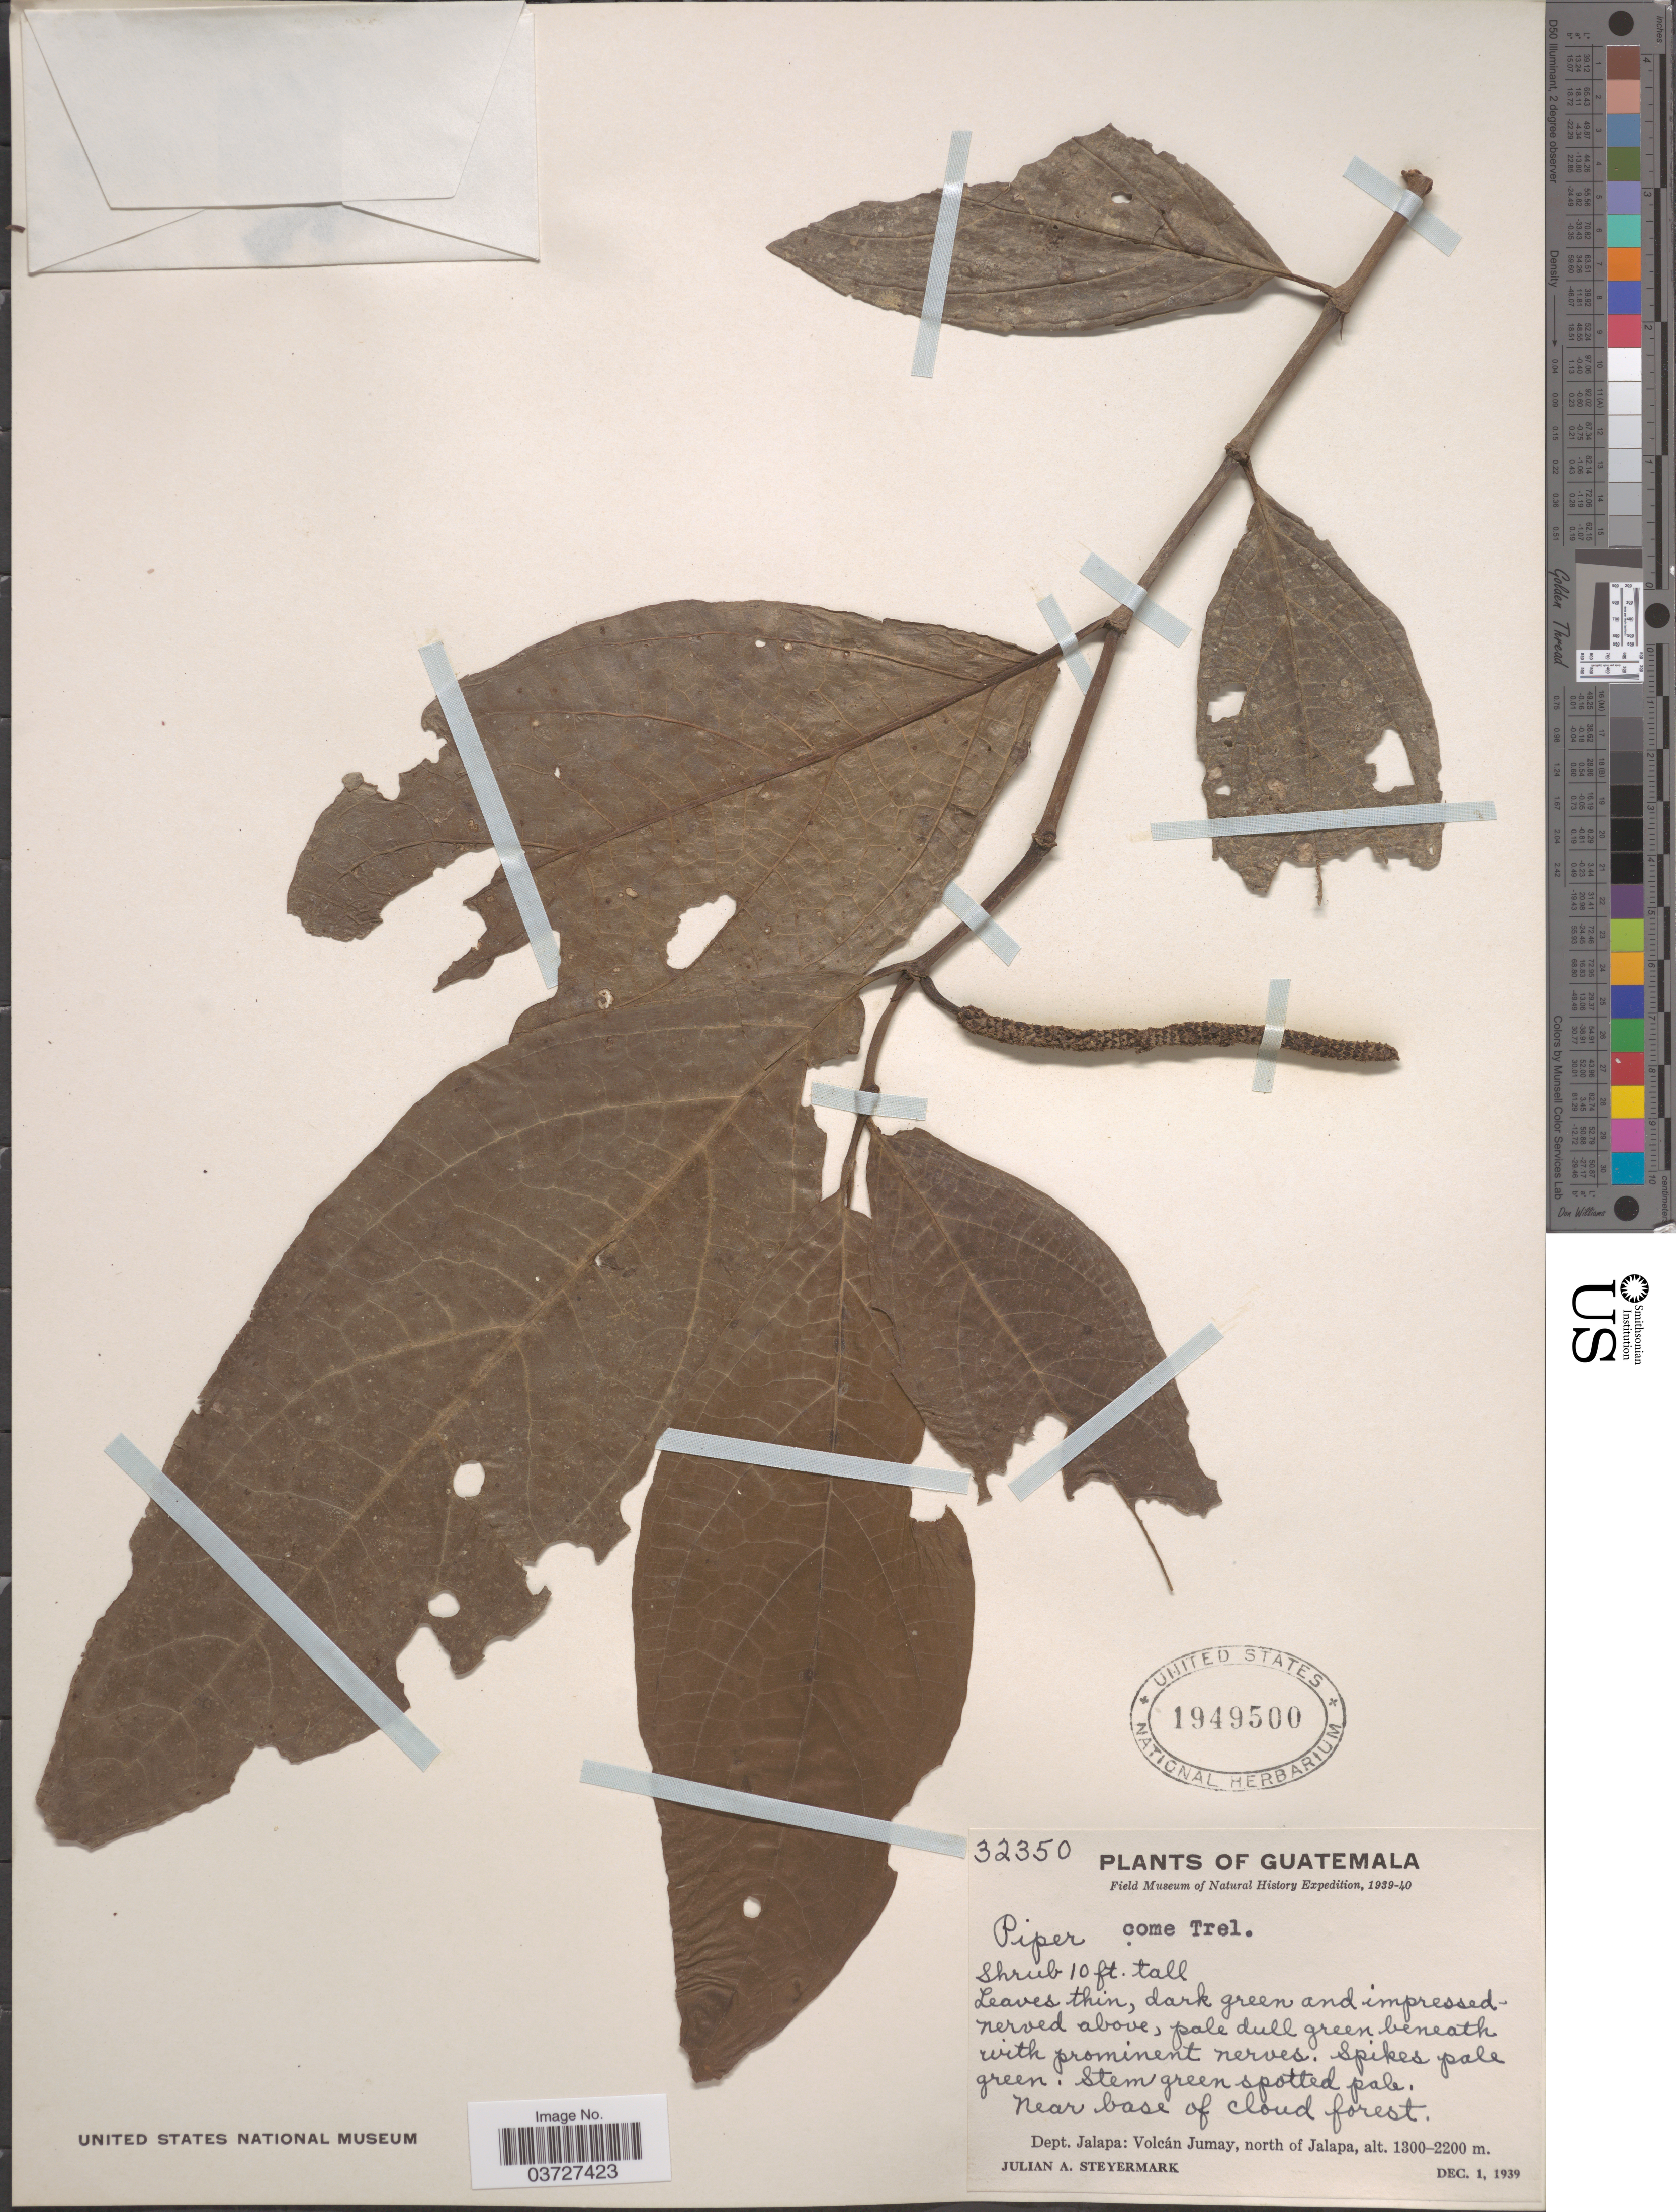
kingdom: Plantae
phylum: Tracheophyta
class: Magnoliopsida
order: Piperales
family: Piperaceae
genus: Piper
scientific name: Piper come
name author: Trel. & Standl.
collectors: J. Steyermark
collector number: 32350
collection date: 1939-12-01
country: Guatemala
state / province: Jalapa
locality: Near base of cloud forest. Dept. Jalapa: Volcán Jumay, north of Jalapa.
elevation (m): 1300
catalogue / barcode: US 1949500